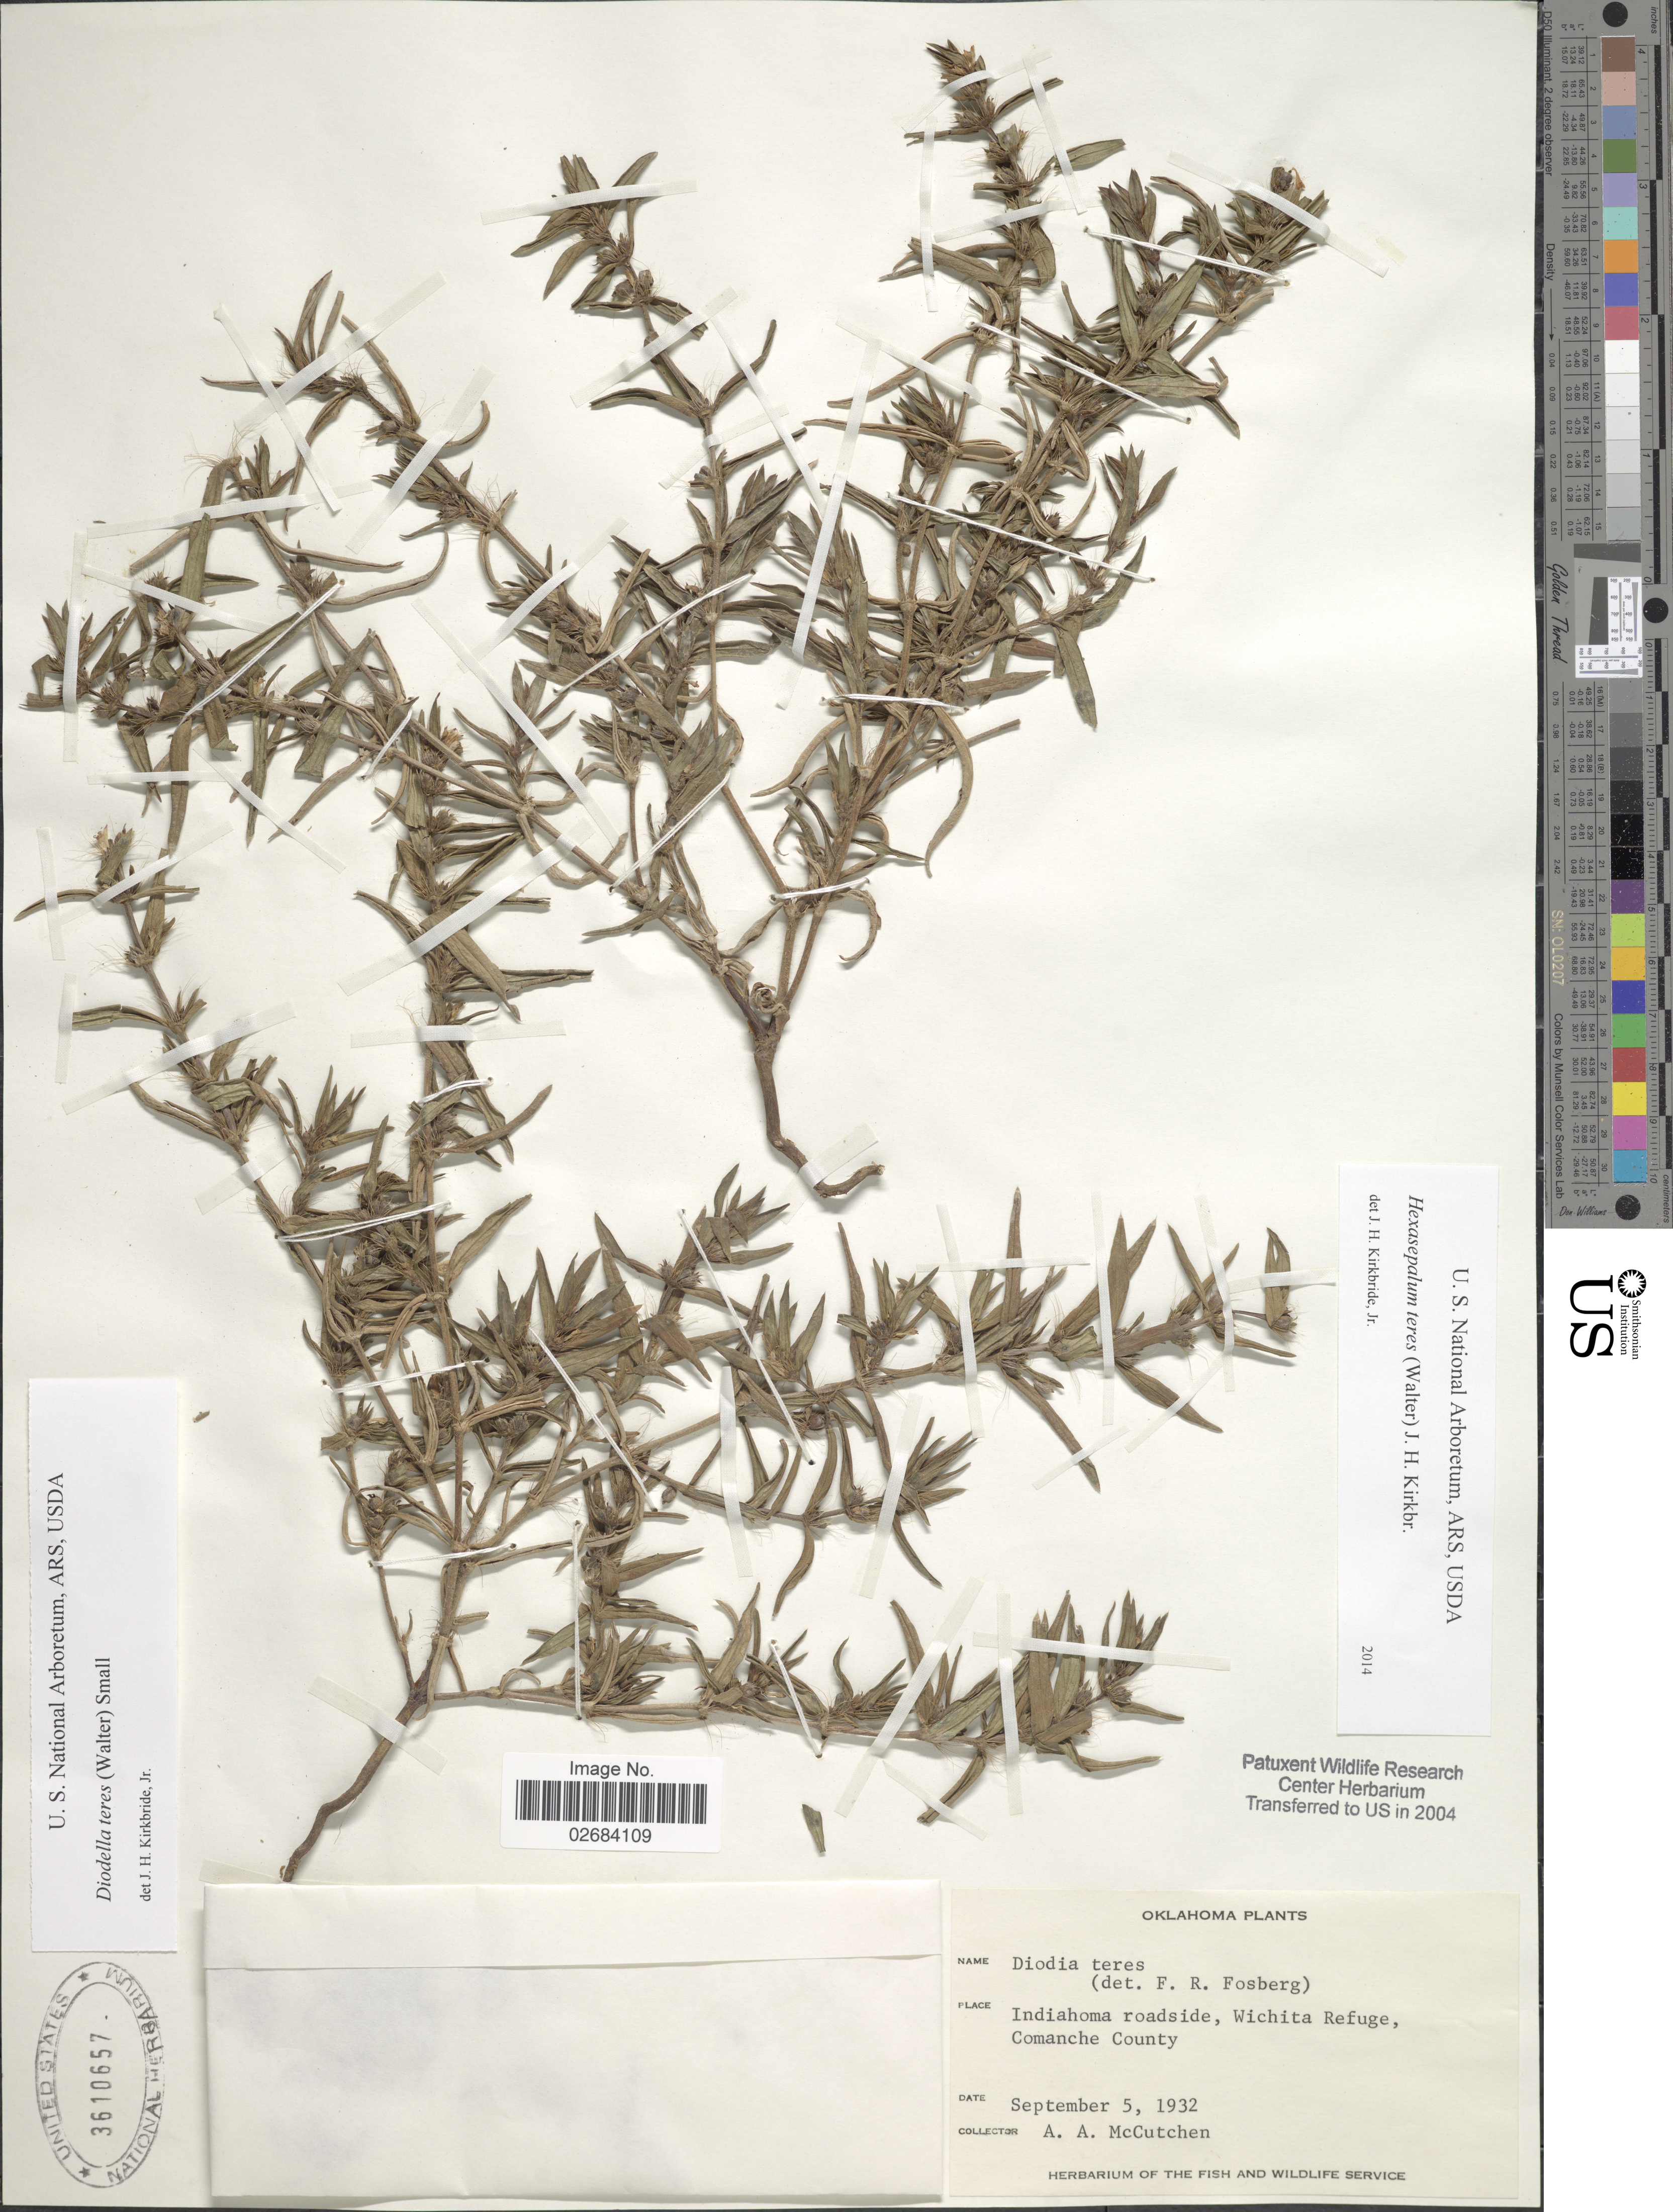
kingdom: Plantae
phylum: Tracheophyta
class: Magnoliopsida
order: Gentianales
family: Rubiaceae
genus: Diodia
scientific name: Diodia teres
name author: Walter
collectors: A. McCutchen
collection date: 1932-09-05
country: United States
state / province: Oklahoma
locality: Indiahoma roadside, Wichita Refuge, Comanche County.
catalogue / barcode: US 3610657